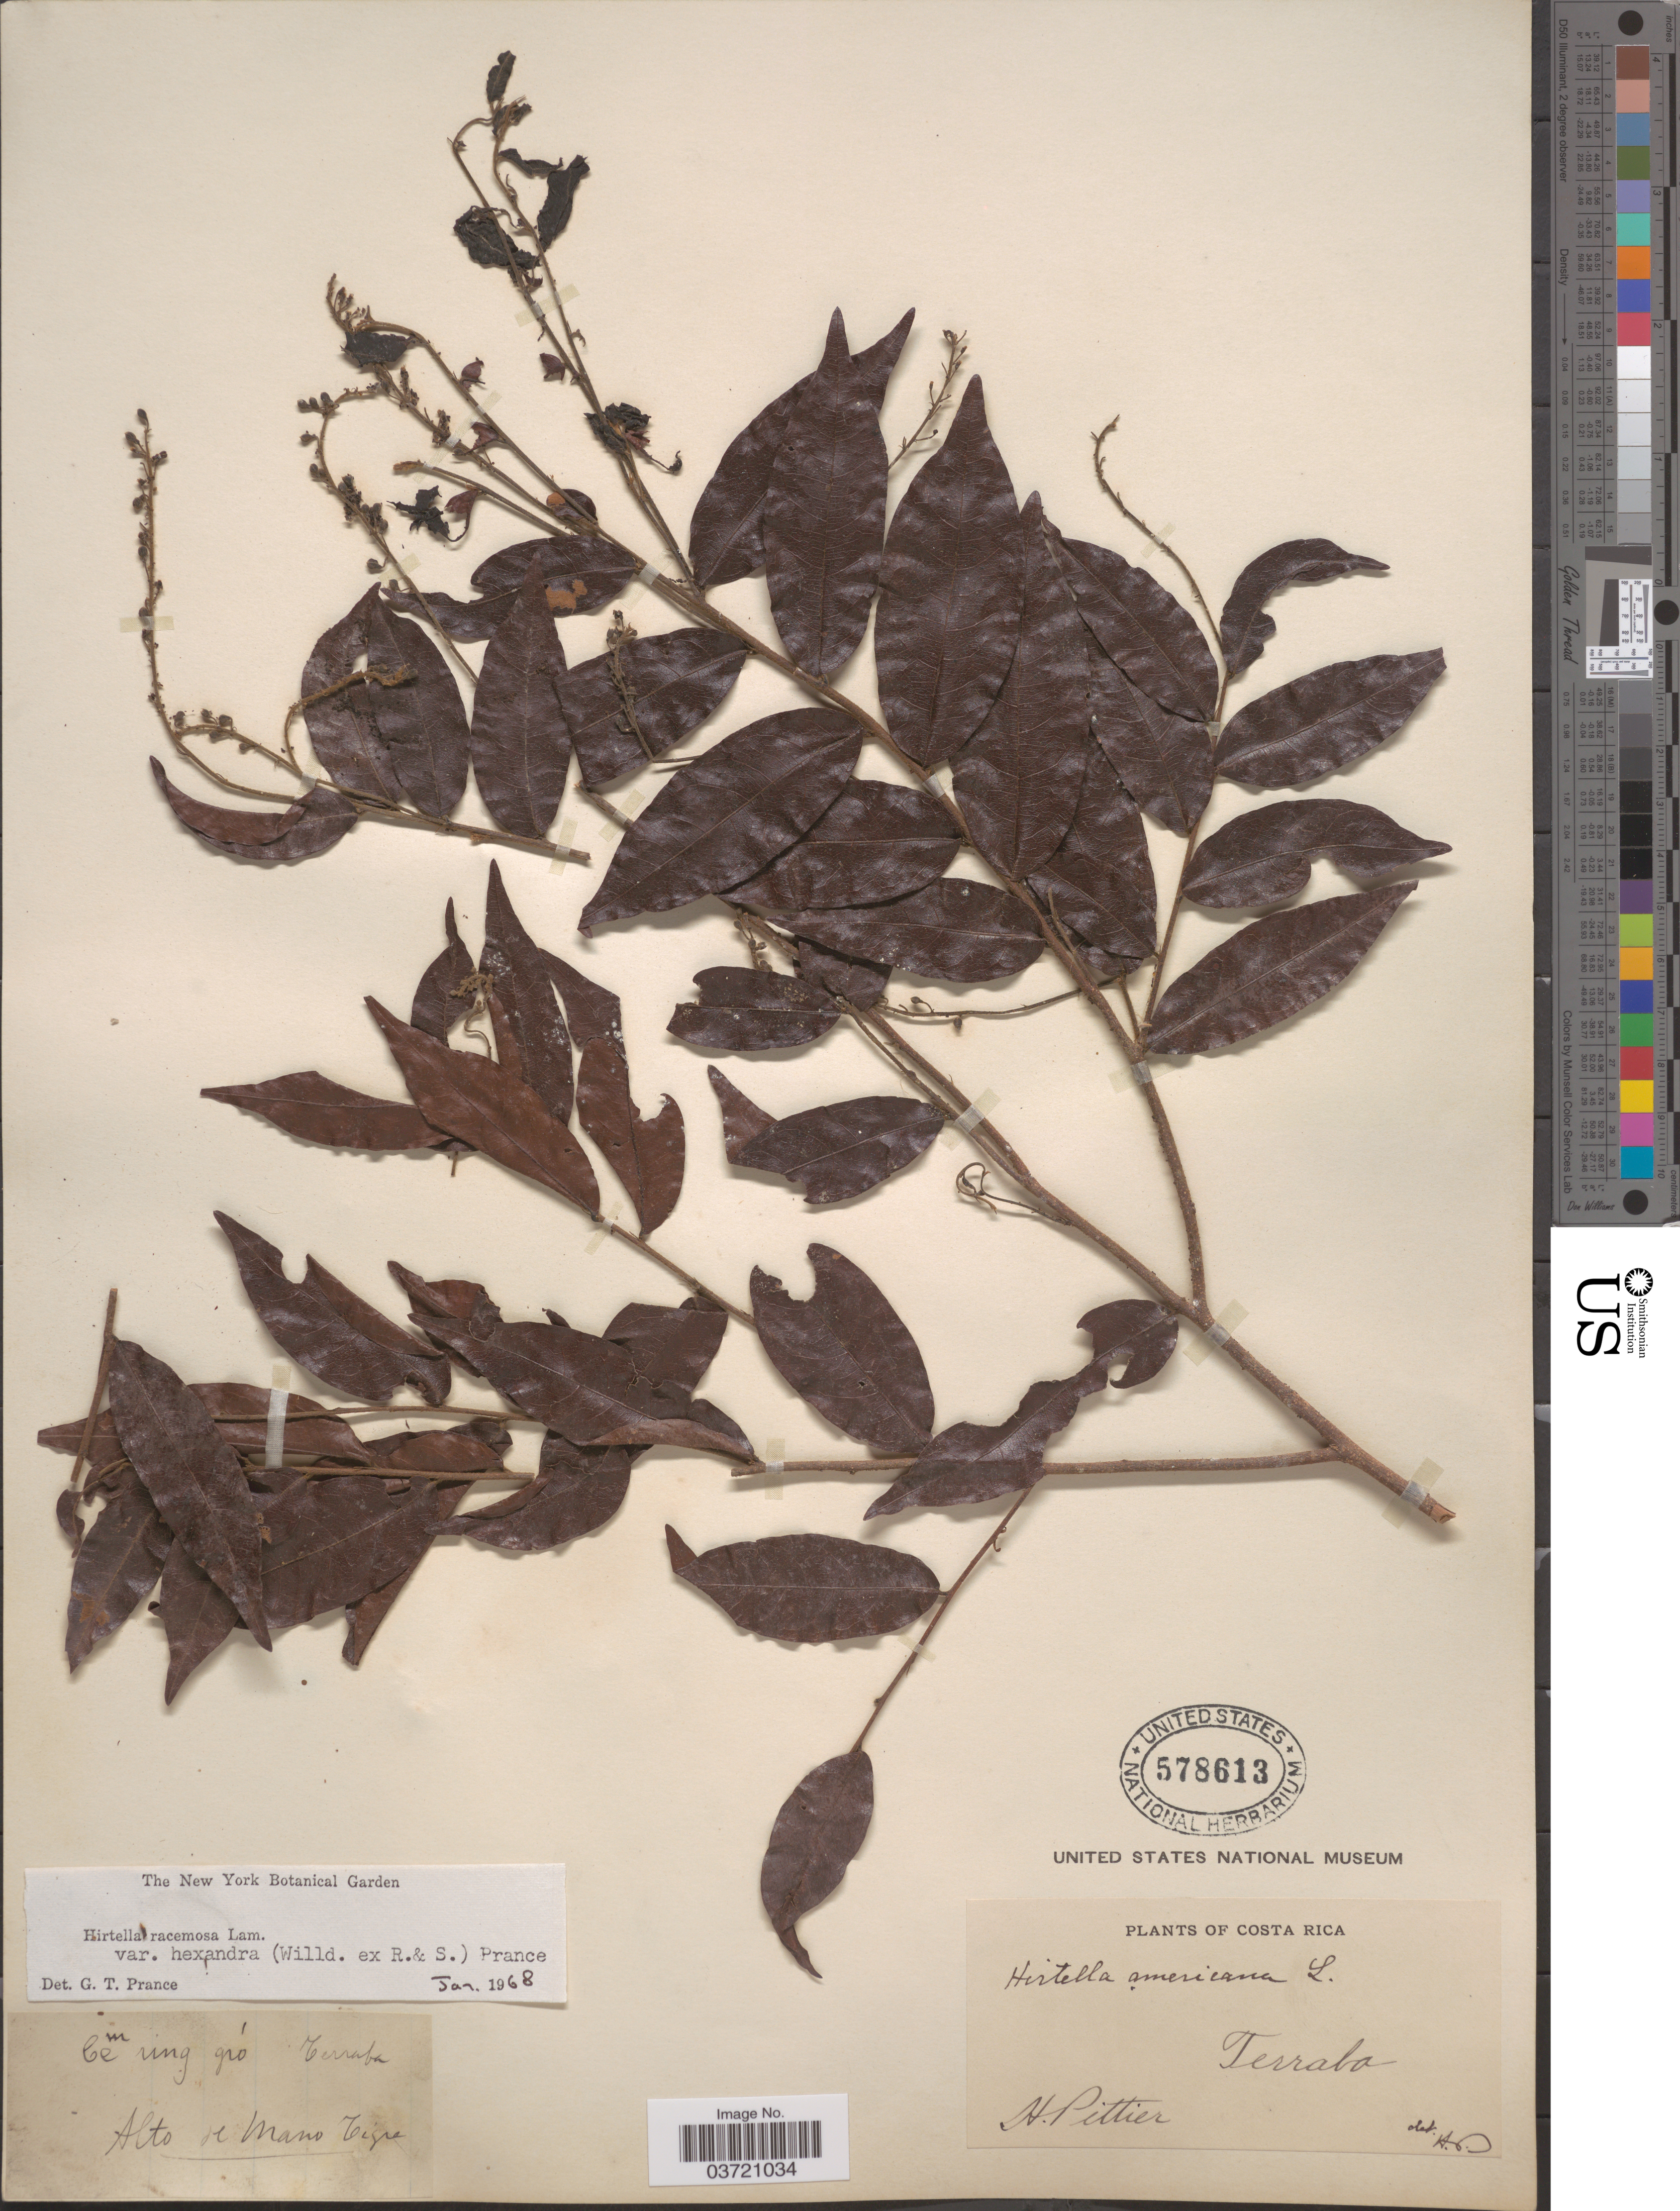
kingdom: Plantae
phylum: Tracheophyta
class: Magnoliopsida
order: Malpighiales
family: Chrysobalanaceae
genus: Hirtella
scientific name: Hirtella racemosa var. hexandra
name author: (Willd. ex Roem. & Schult.) Prance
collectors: H. F. Pittier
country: Costa Rica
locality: Terraba. Alto de Mano Tigre.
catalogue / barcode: US 578613